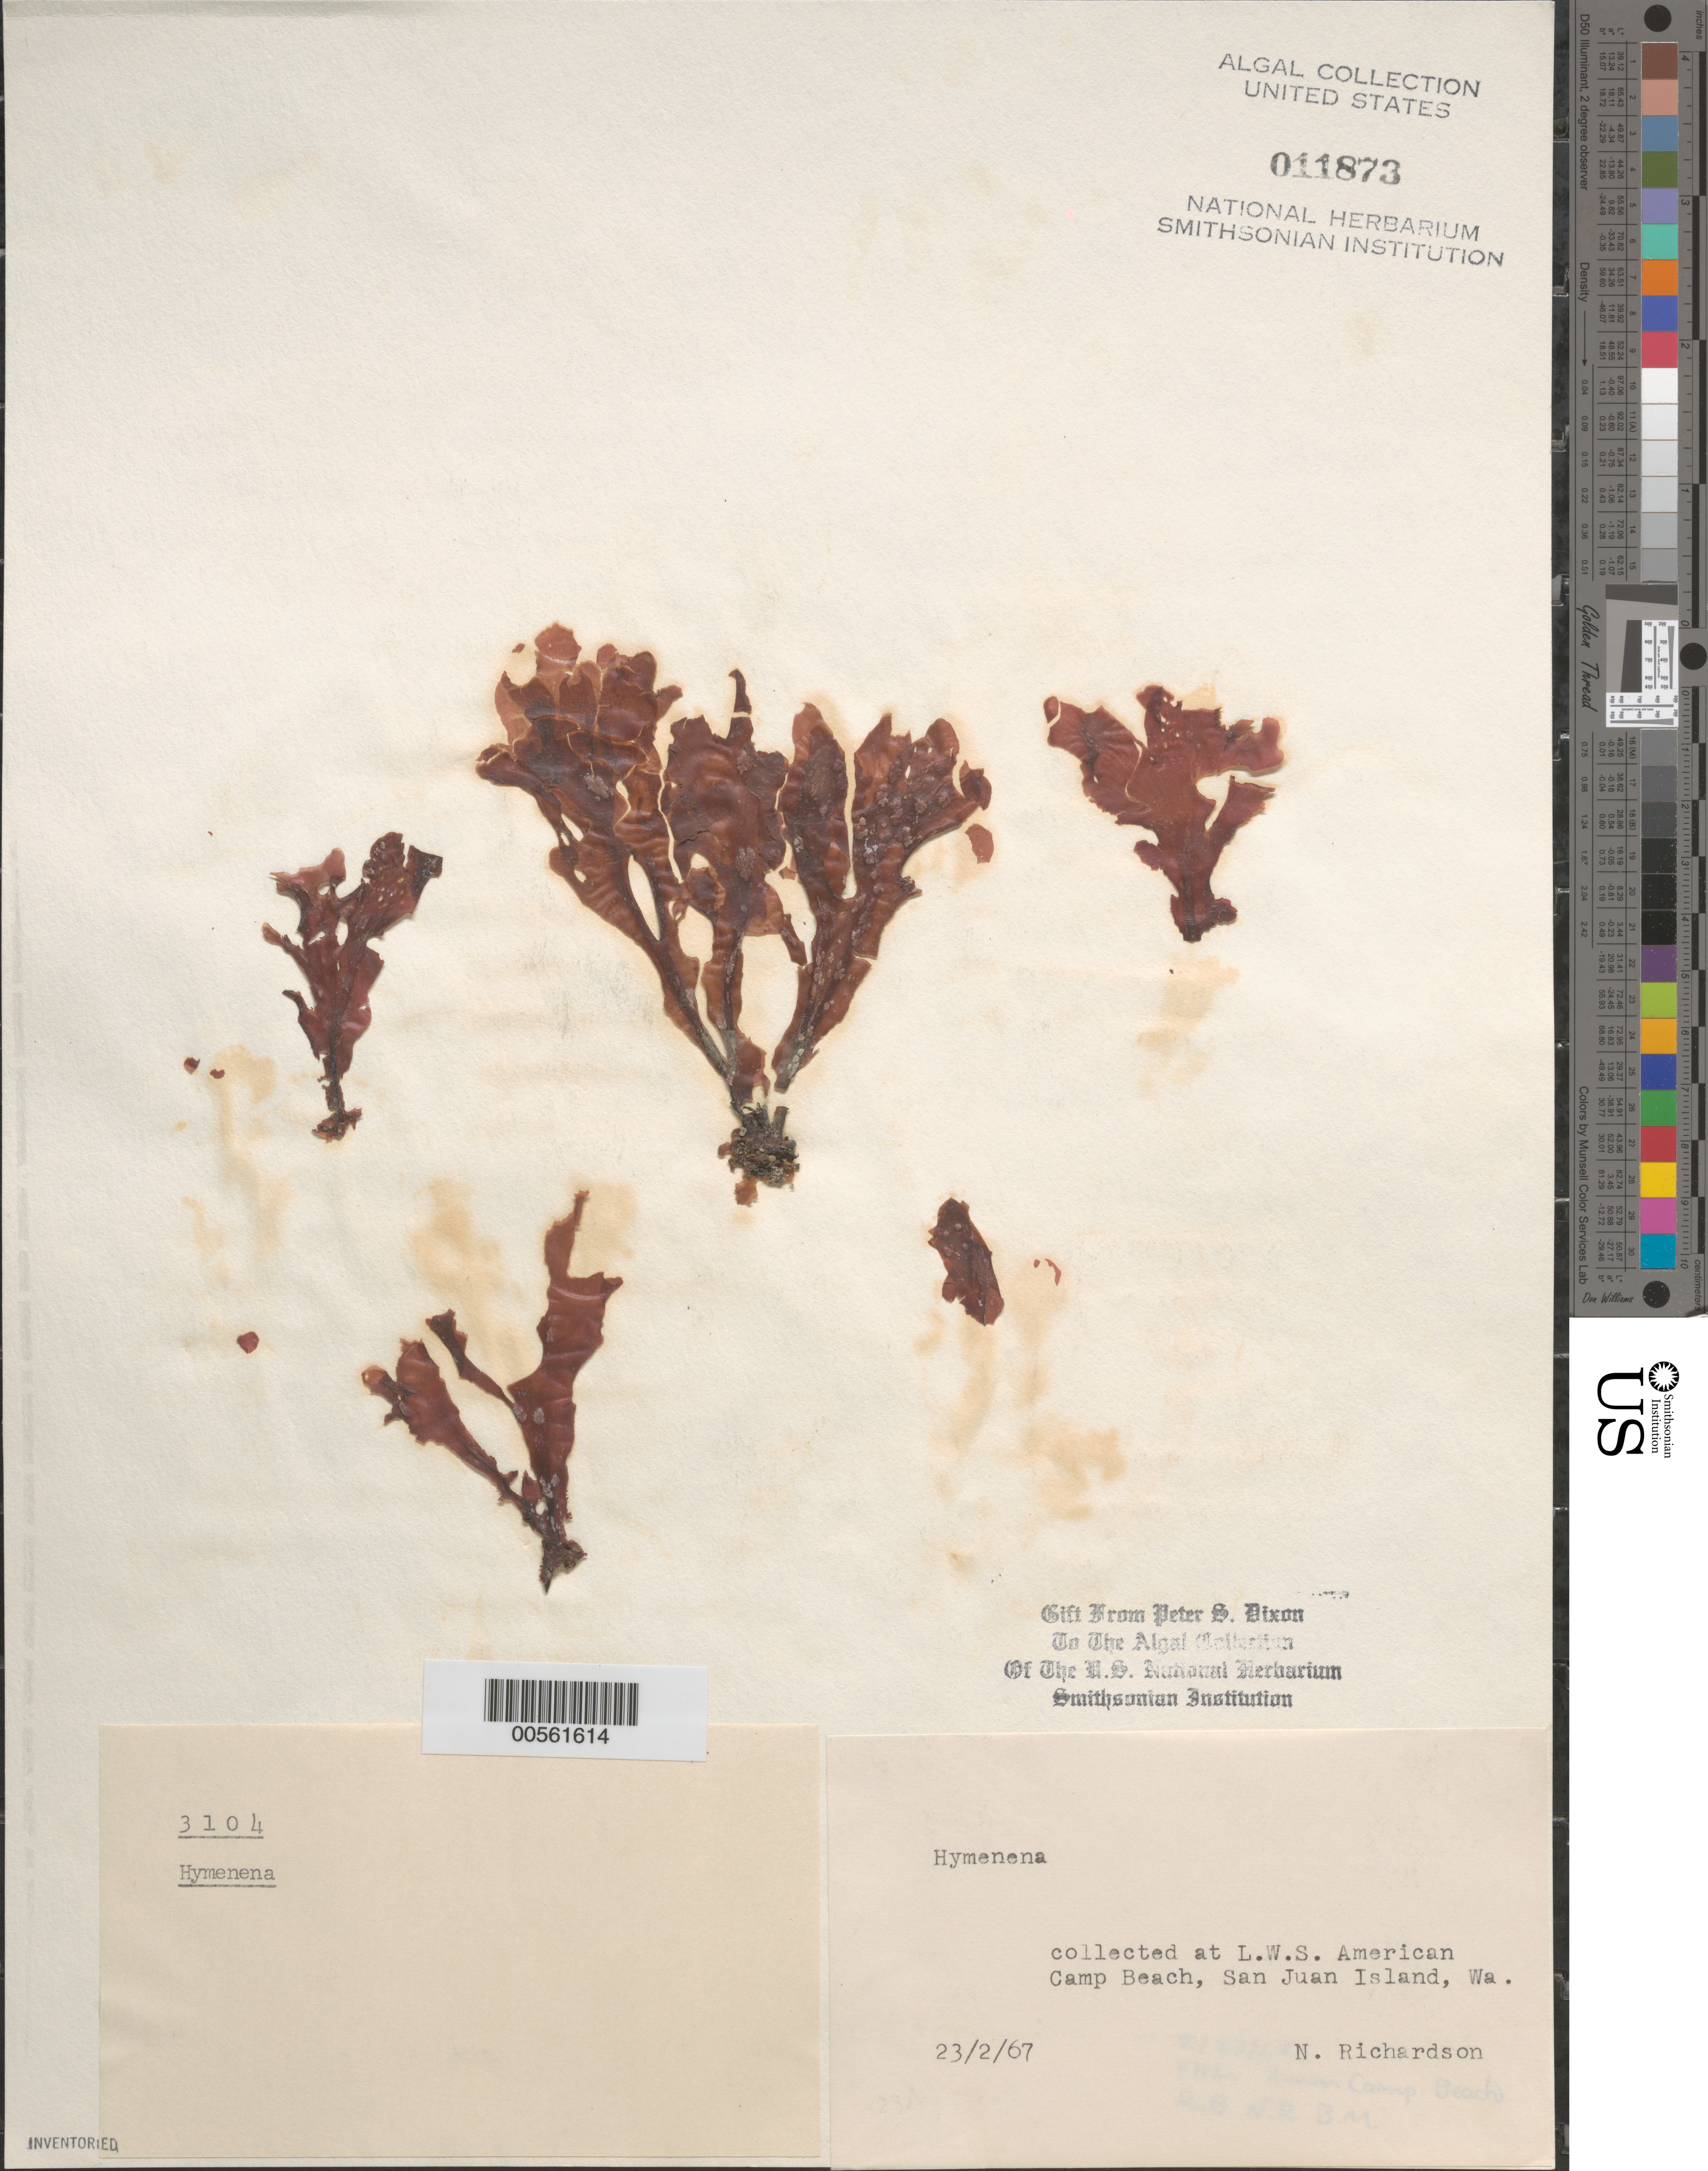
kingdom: Plantae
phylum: Rhodophyta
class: Florideophyceae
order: Ceramiales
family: Delesseriaceae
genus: Hymenena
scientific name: Hymenena sp.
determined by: Dixon, P. S.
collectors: N. Richardson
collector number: PSD 3104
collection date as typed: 23 Feb 1967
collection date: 1967-02-23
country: United States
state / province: Washington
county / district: San Juan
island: San Juan Island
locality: American Camp Beach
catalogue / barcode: US 11873